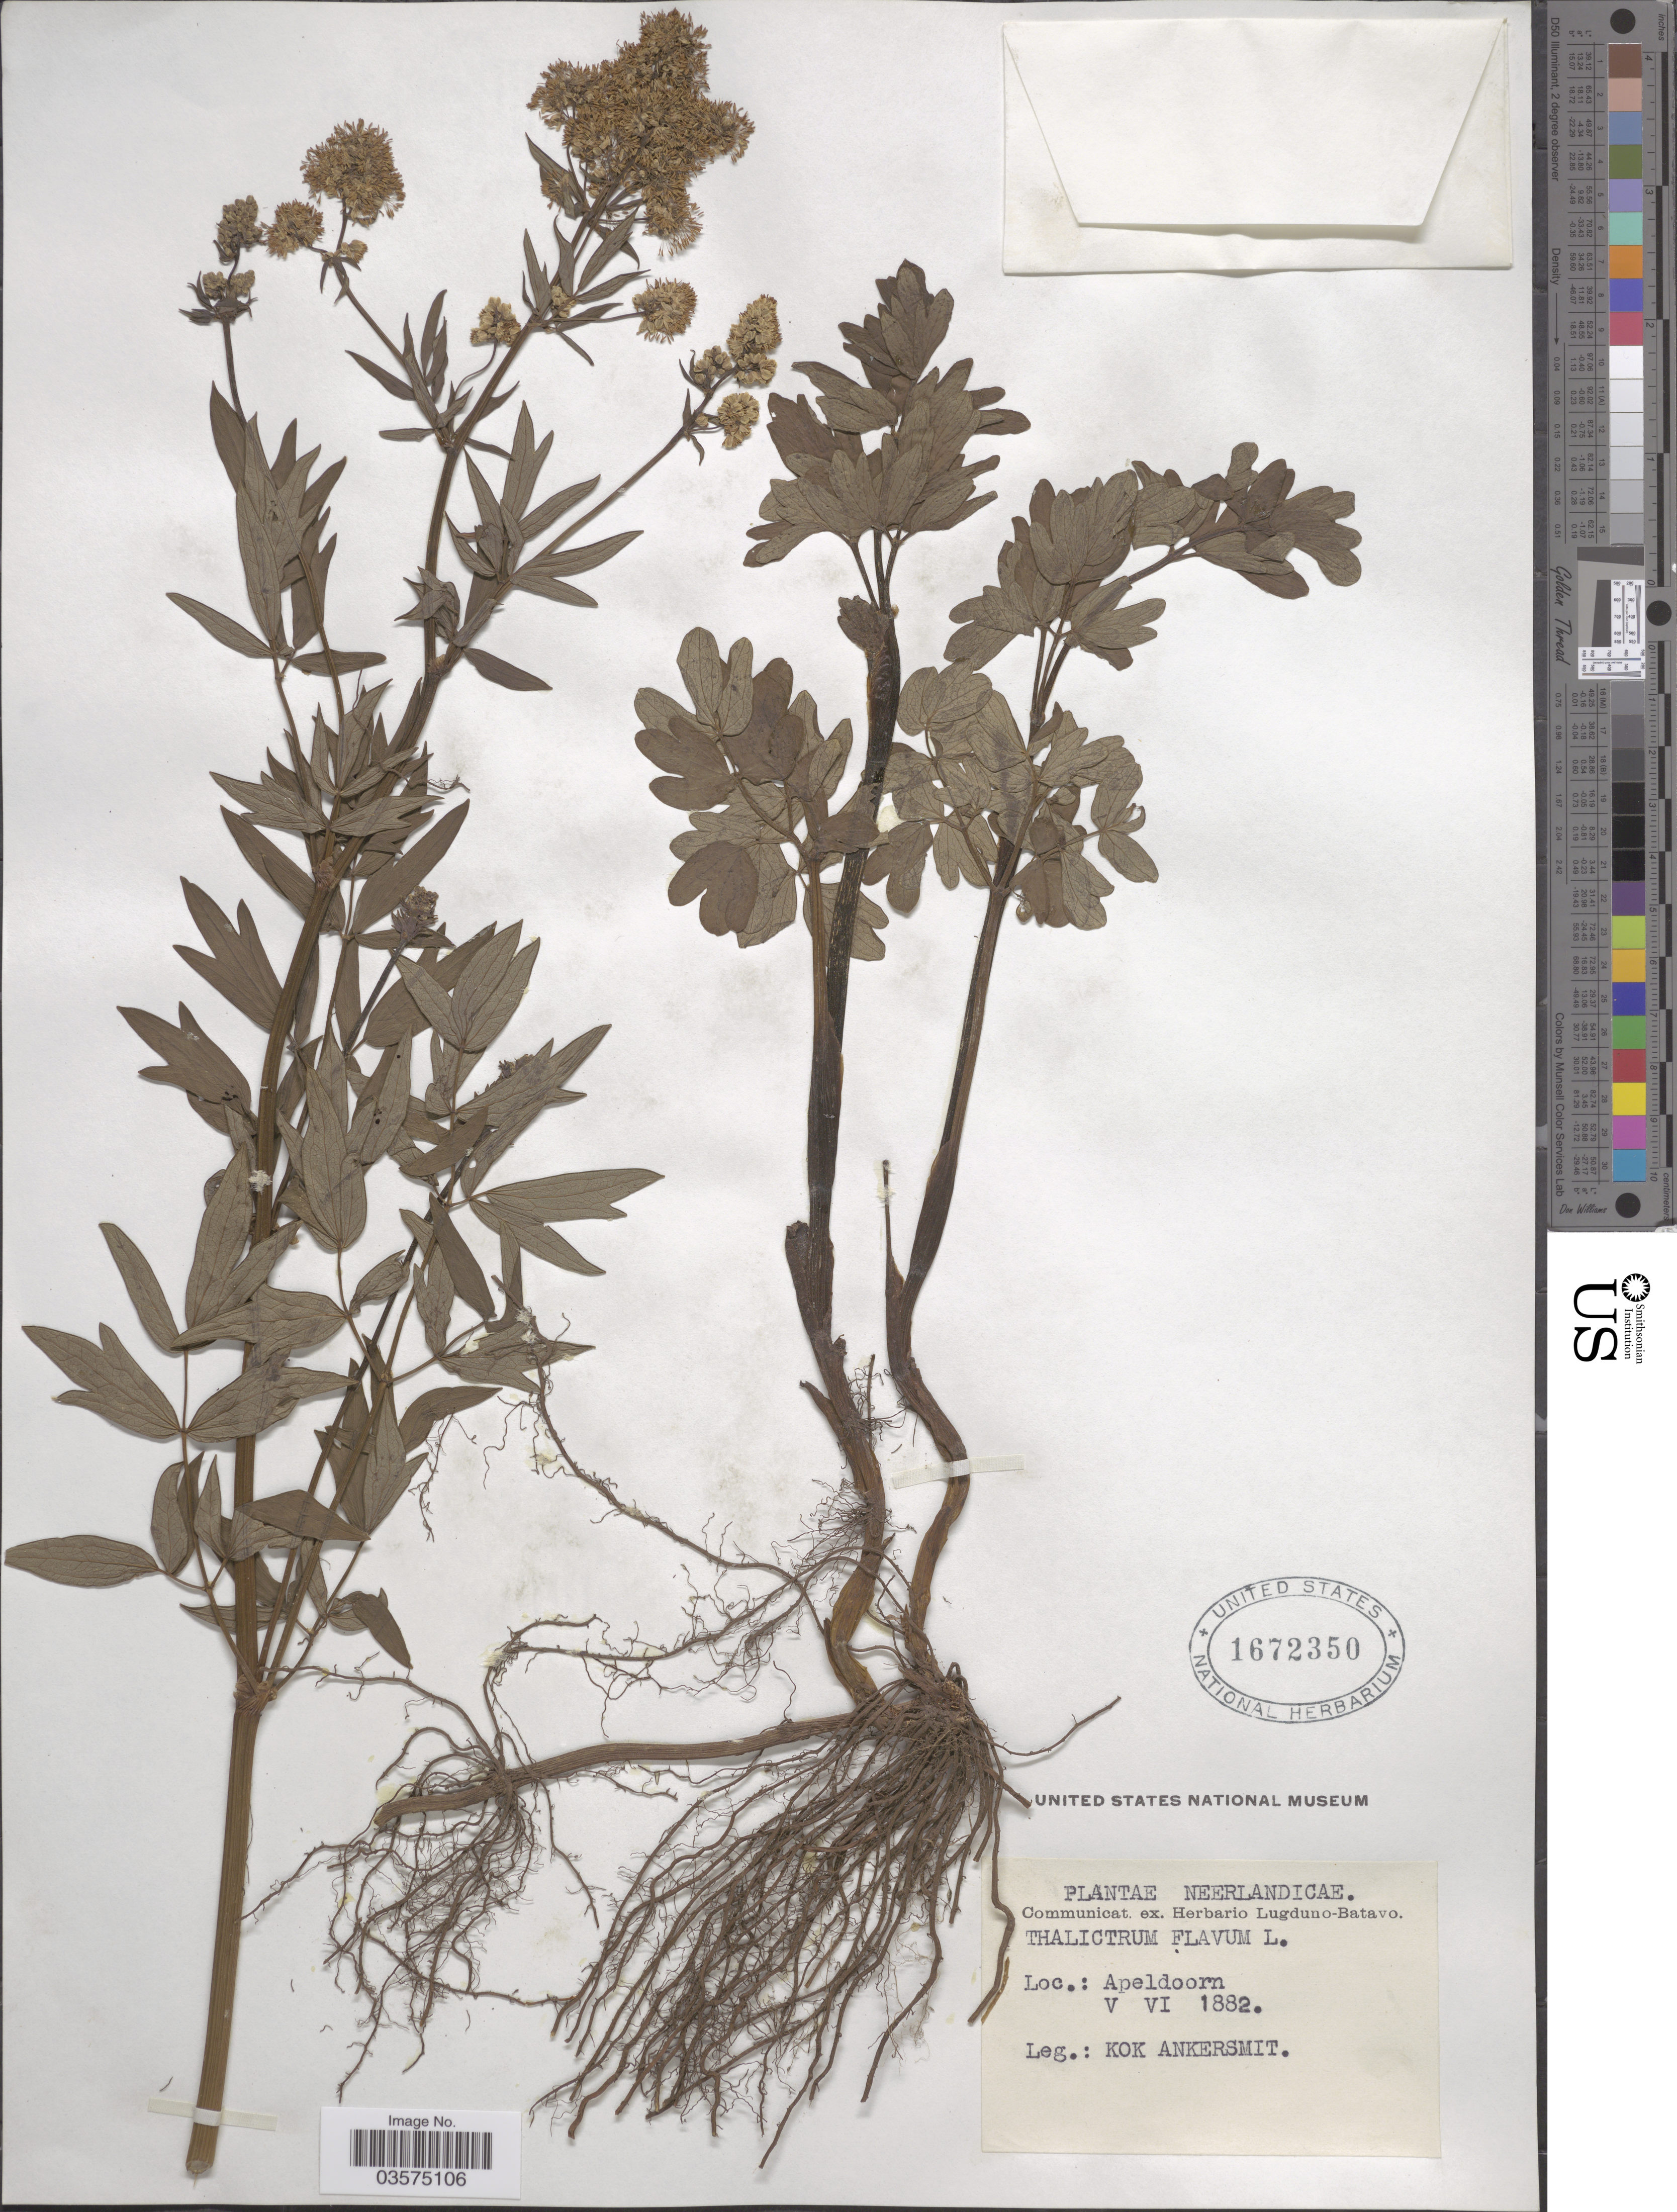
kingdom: Plantae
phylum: Tracheophyta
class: Magnoliopsida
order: Ranunculales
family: Ranunculaceae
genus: Thalictrum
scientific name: Thalictrum flavum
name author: L.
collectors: Kok Ankersmit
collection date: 1882-05/1882-06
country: Netherlands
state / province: Gelderland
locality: Neerlandicae. Apeldoorn.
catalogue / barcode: US 1672350